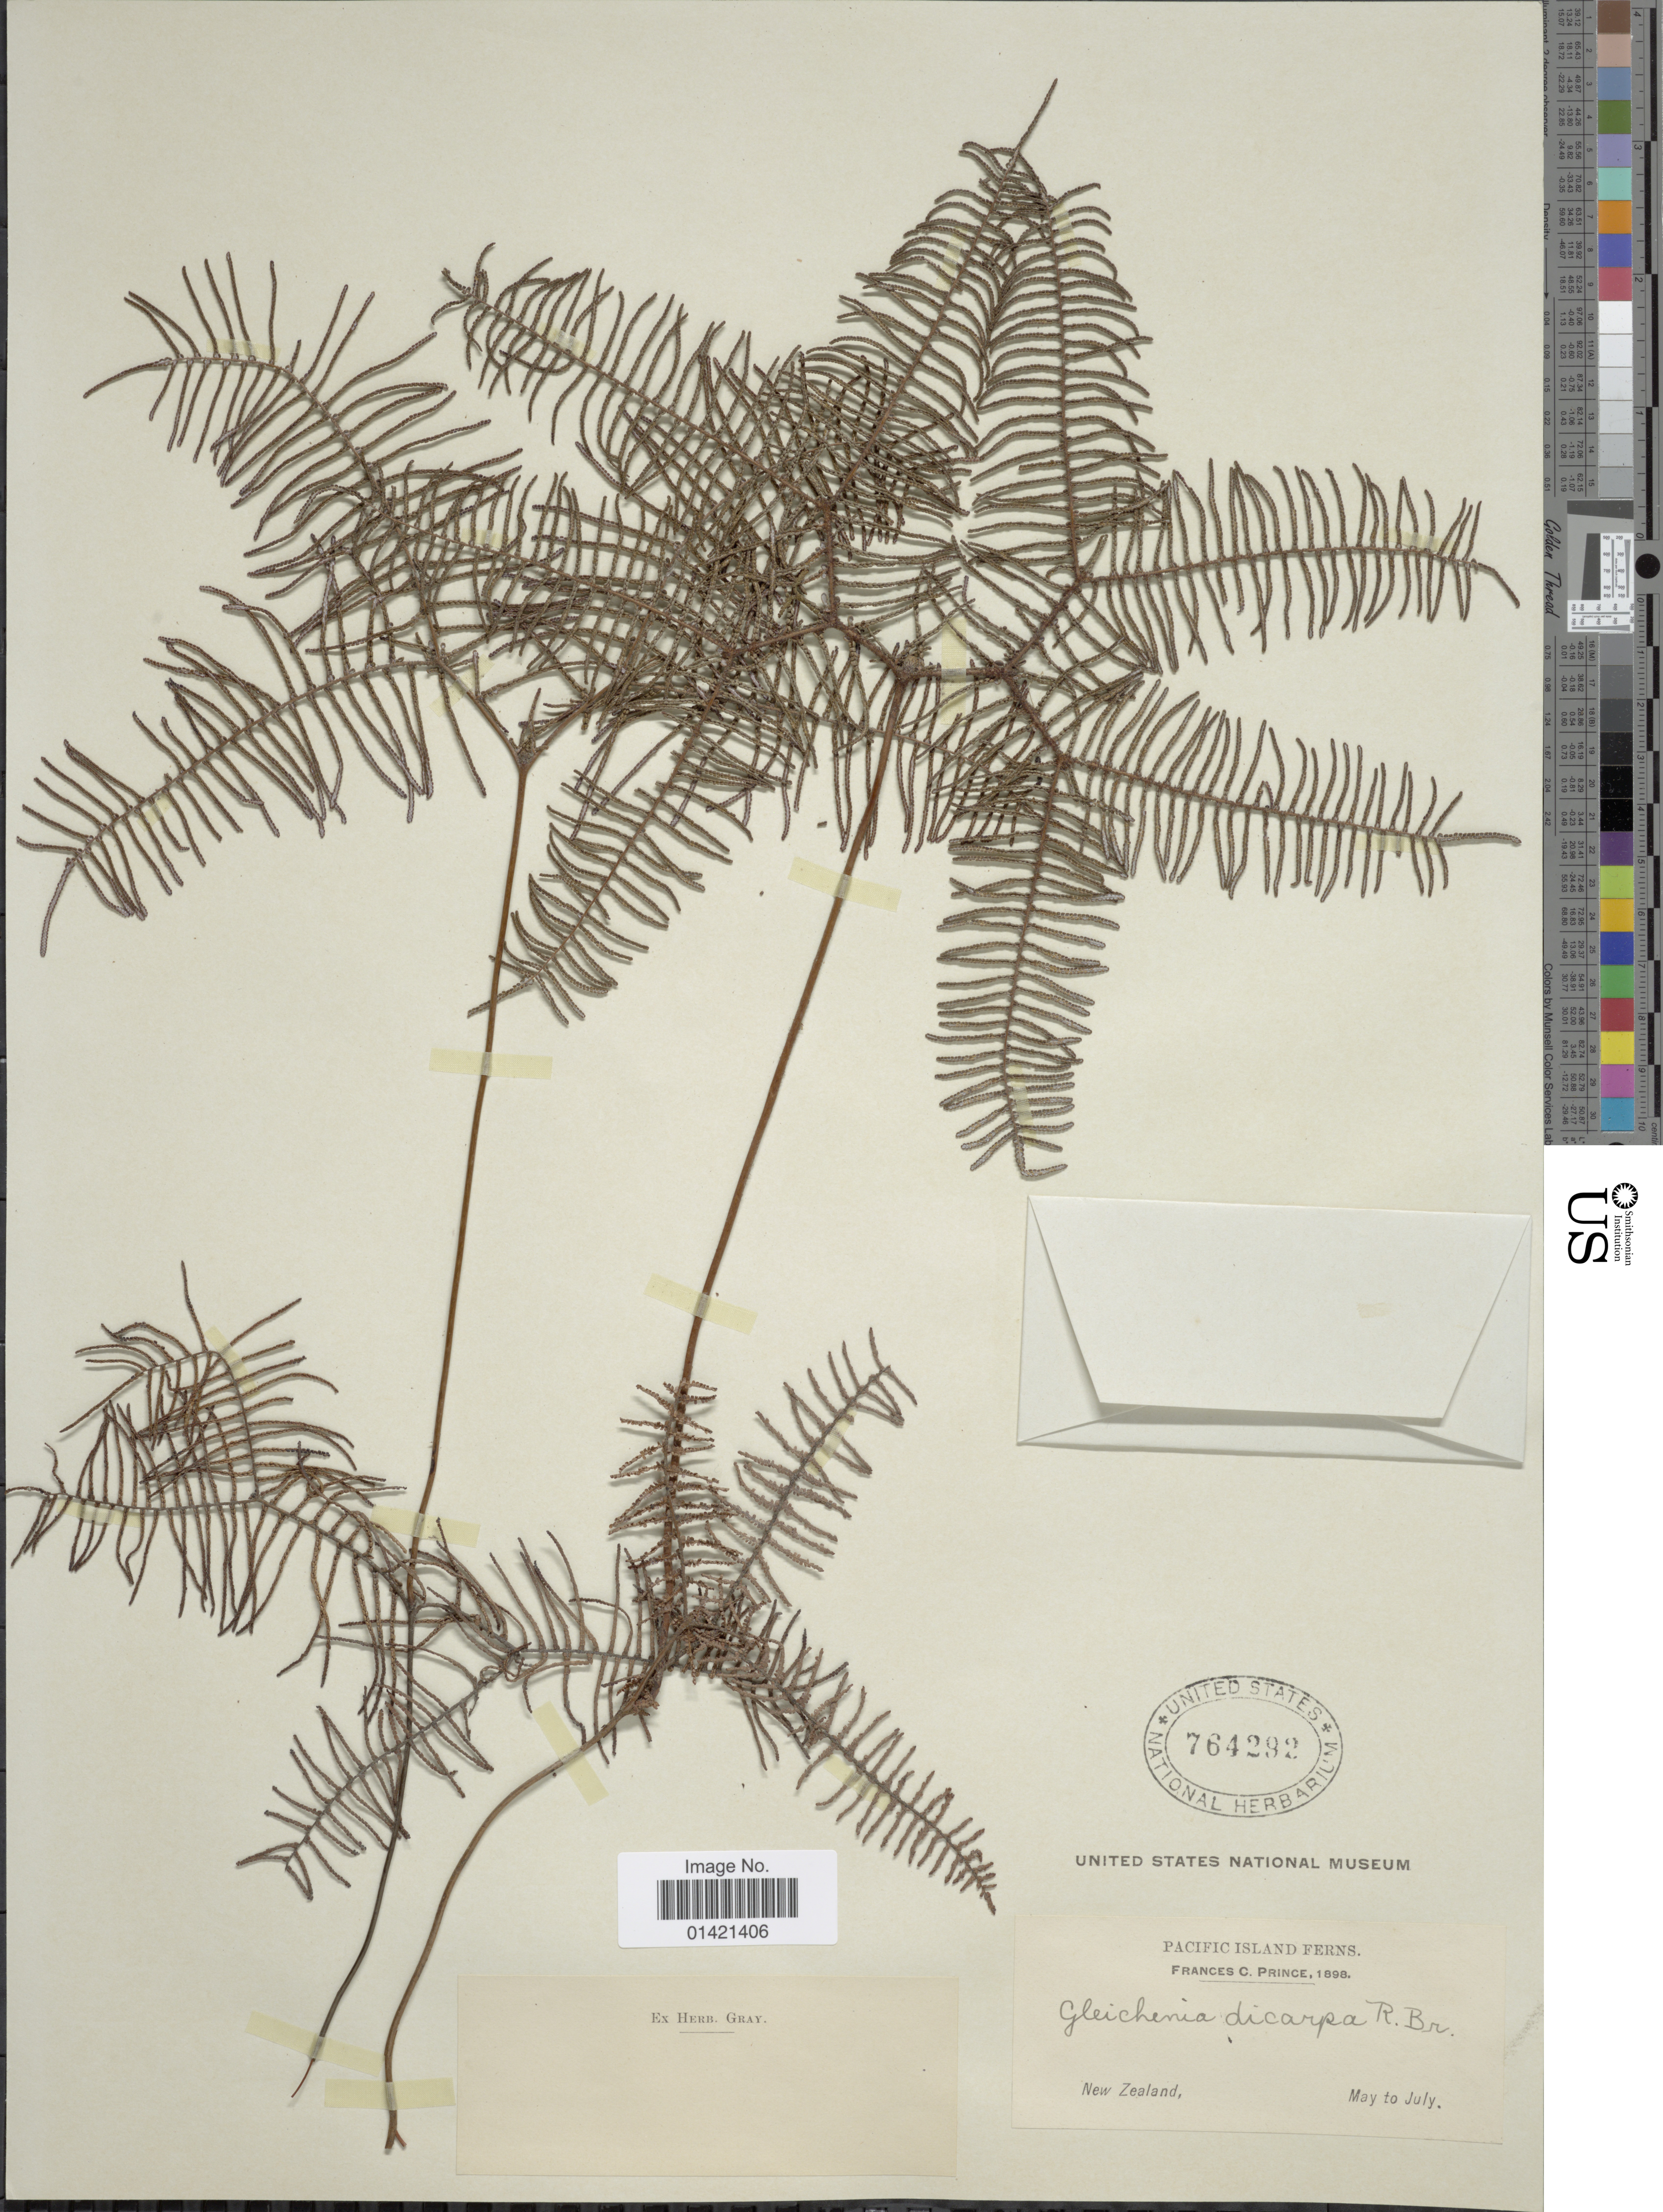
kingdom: Plantae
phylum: Tracheophyta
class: Polypodiopsida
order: Gleicheniales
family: Gleicheniaceae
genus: Gleichenia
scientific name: Gleichenia dicarpa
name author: R. Br.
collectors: F. Prince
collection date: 1898-05/1898-07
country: New Zealand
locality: Pacific Island.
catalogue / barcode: US 764292